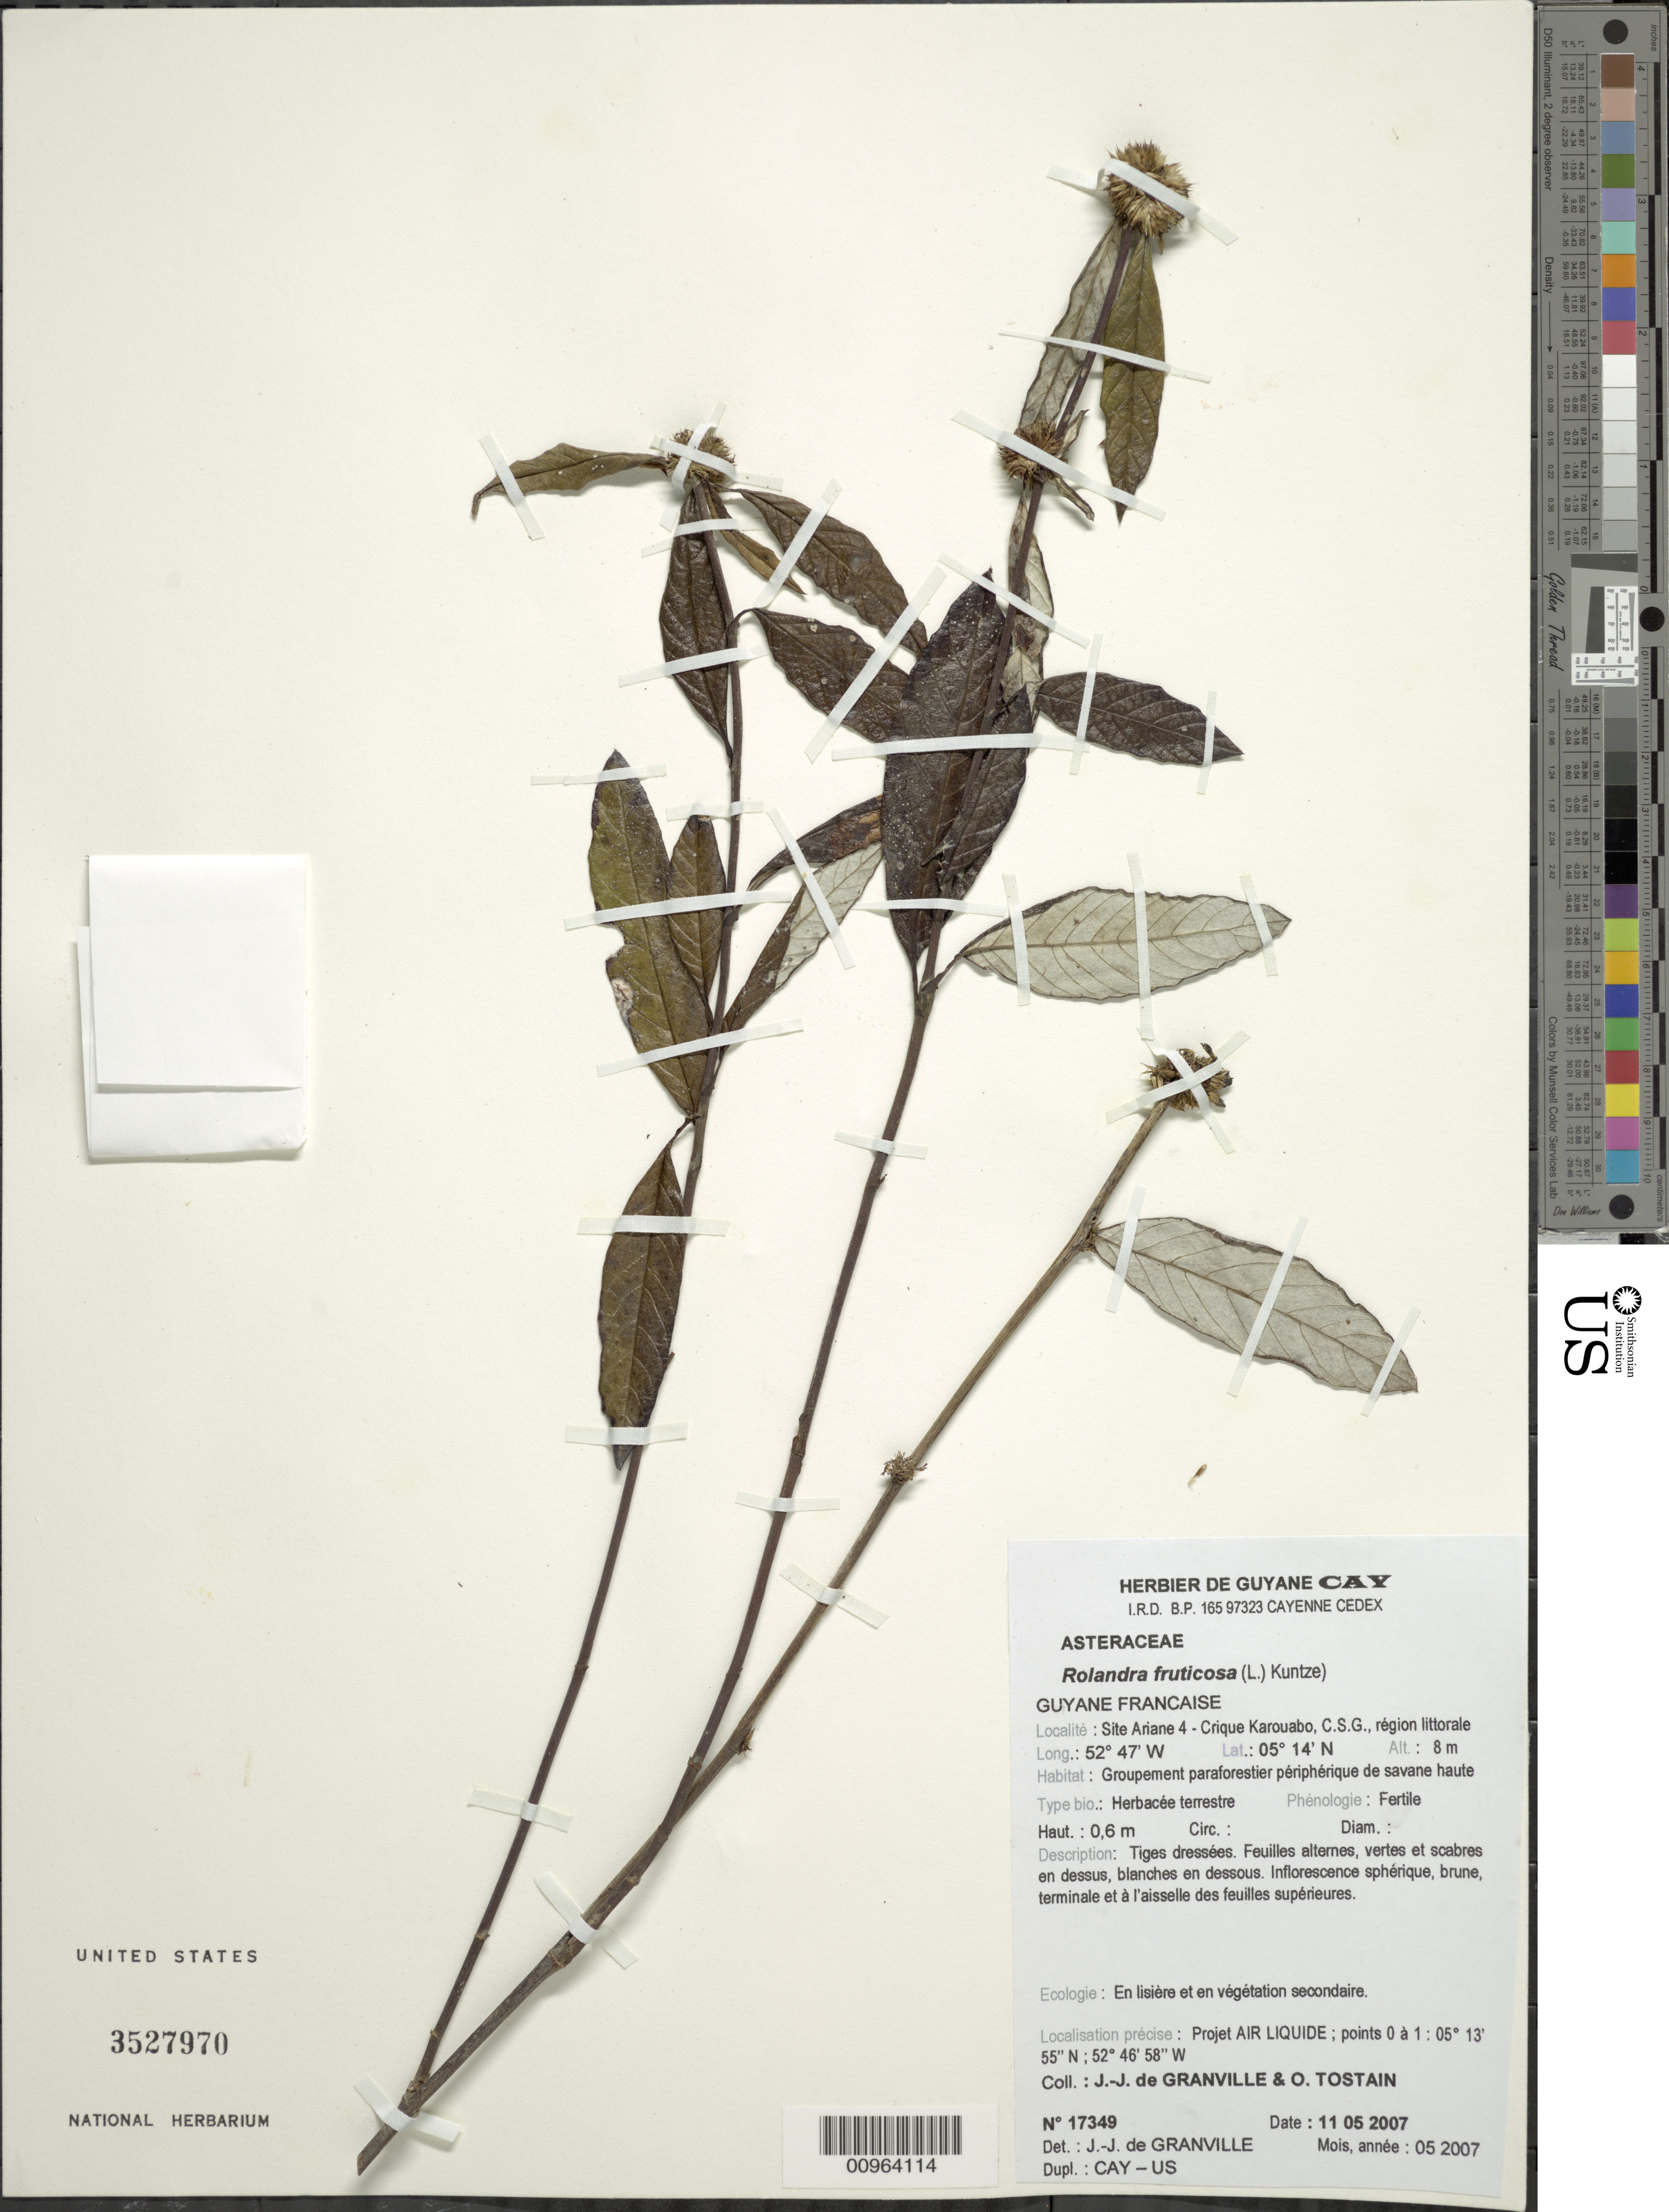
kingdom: Plantae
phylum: Tracheophyta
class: Magnoliopsida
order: Asterales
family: Asteraceae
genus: Rolandra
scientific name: Rolandra fruticosa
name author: (L.) Kuntze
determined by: Granville, J. J. de, (CAY), Institut de Recherche pour le Developpement (IRD) (FRENCH GUIANA)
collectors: J.-J. de Granville & O. Tostain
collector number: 17349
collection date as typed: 11-May-07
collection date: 2007-05-11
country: French Guiana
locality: Crique Karouabo, C.S.G., Site Ariane 4. Projet AIR LIQUIDE; points 0 a 1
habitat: Region littorale; groupement paraforestier peripherique de savane haute. En lisiere et en vegetation secondaire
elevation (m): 8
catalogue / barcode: US 3527970